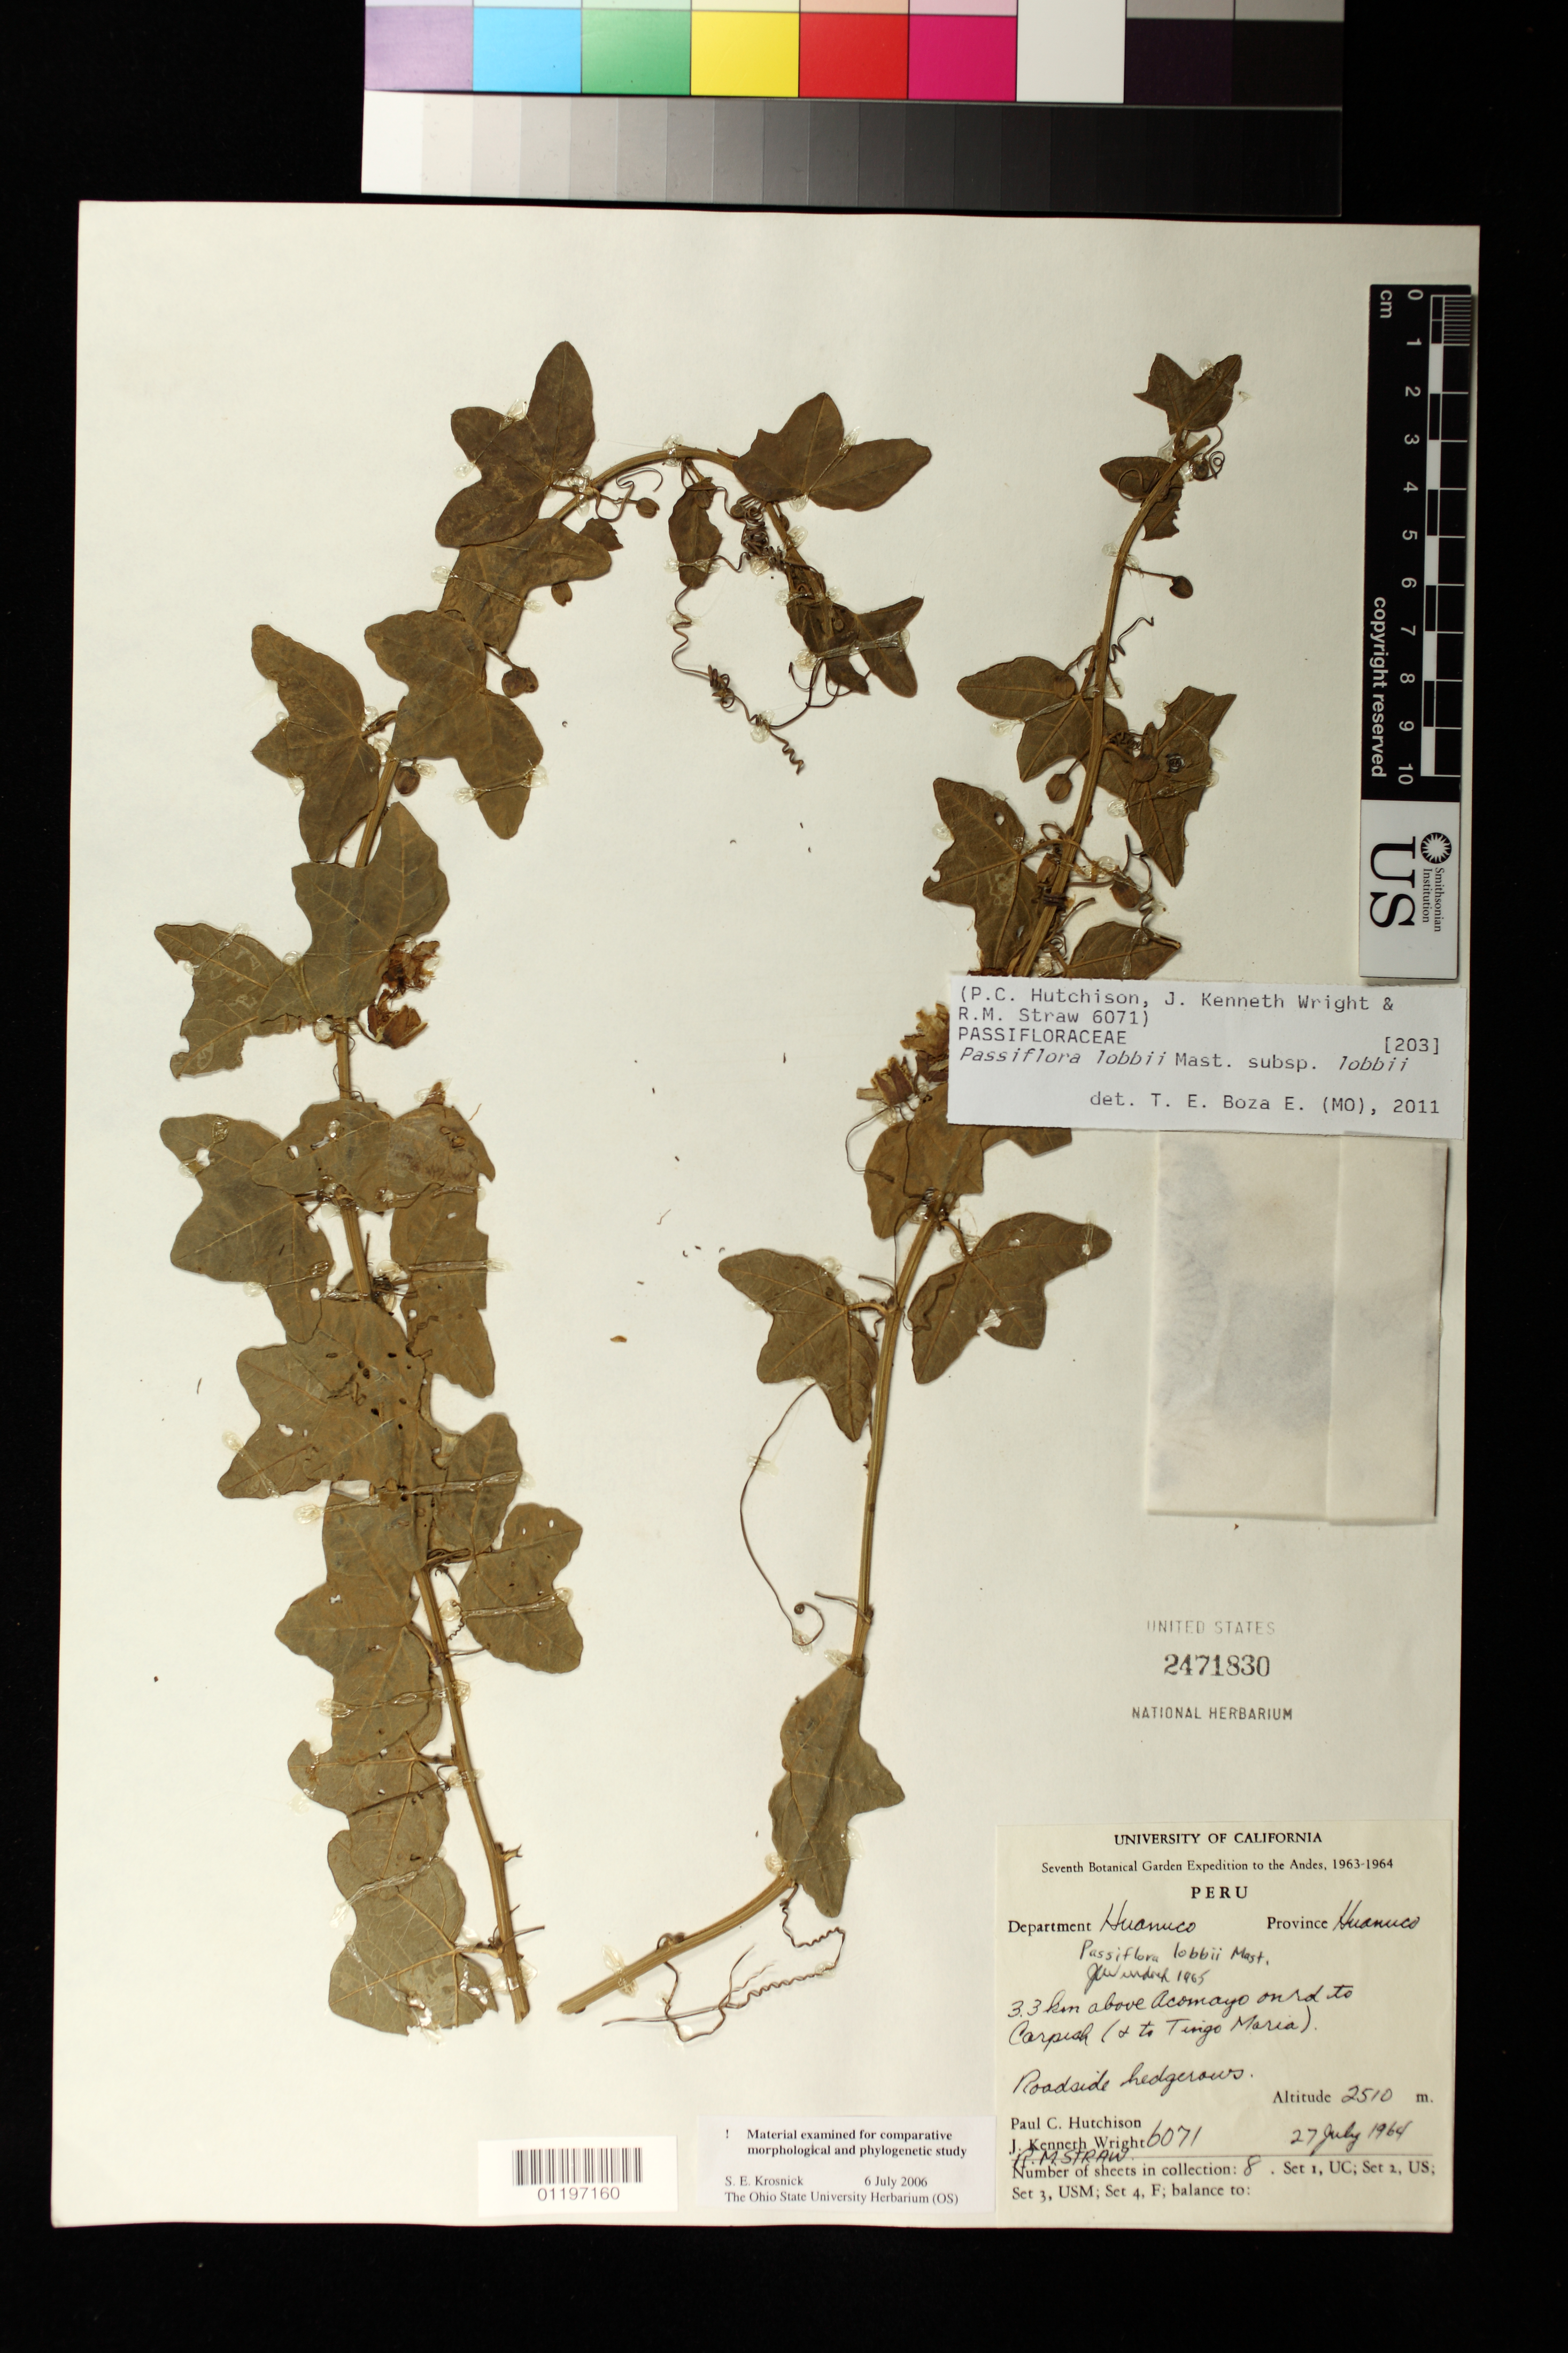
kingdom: Plantae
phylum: Tracheophyta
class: Magnoliopsida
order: Malpighiales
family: Passifloraceae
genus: Passiflora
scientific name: Passiflora lobbii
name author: Mast.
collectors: P. C. Hutchison, J. K. Wright & R. M. Straw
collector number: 6071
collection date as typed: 27 Jul 1964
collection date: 1964-07-27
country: Peru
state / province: Huánuco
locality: Department Huanuco, Province Huanuco 3.3 km above Acomayo on road to Carpish (& to Tingo Maria)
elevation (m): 2510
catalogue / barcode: US 2471830